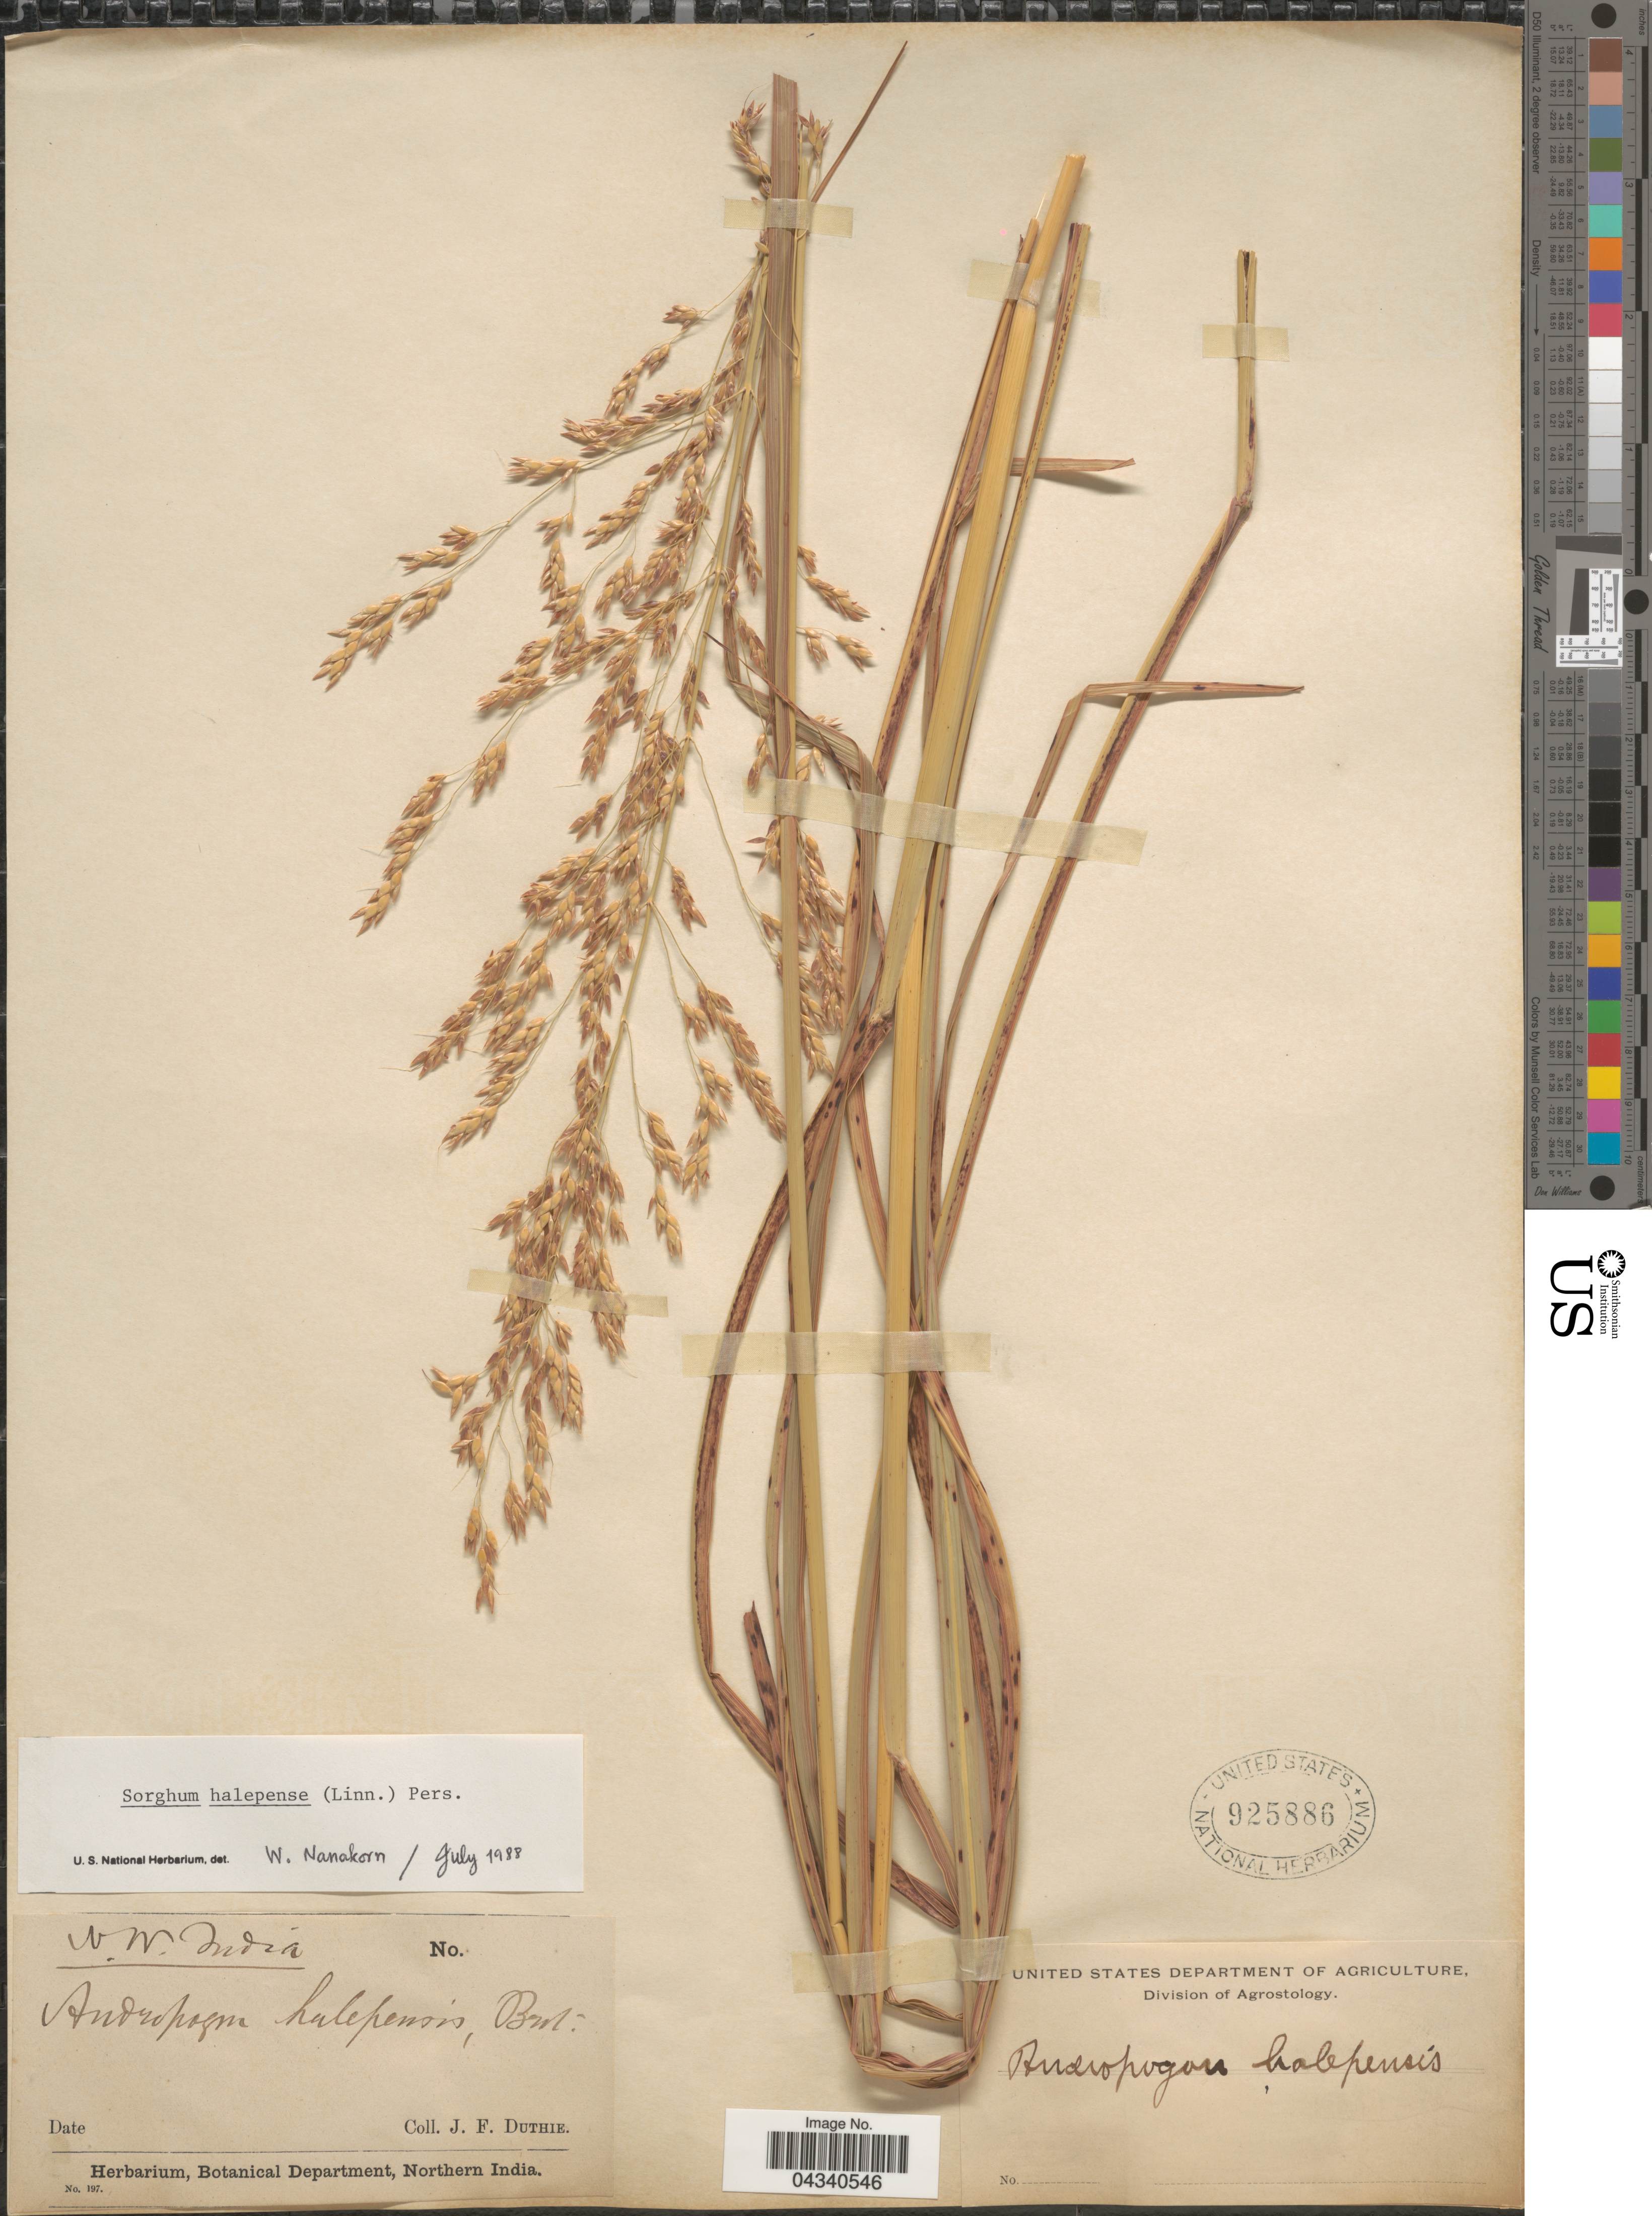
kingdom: Plantae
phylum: Tracheophyta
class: Liliopsida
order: Poales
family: Poaceae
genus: Sorghum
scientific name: Sorghum halepense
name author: (L.) Pers.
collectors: J. F. Duthie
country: India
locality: N.W. India.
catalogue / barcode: US 925886